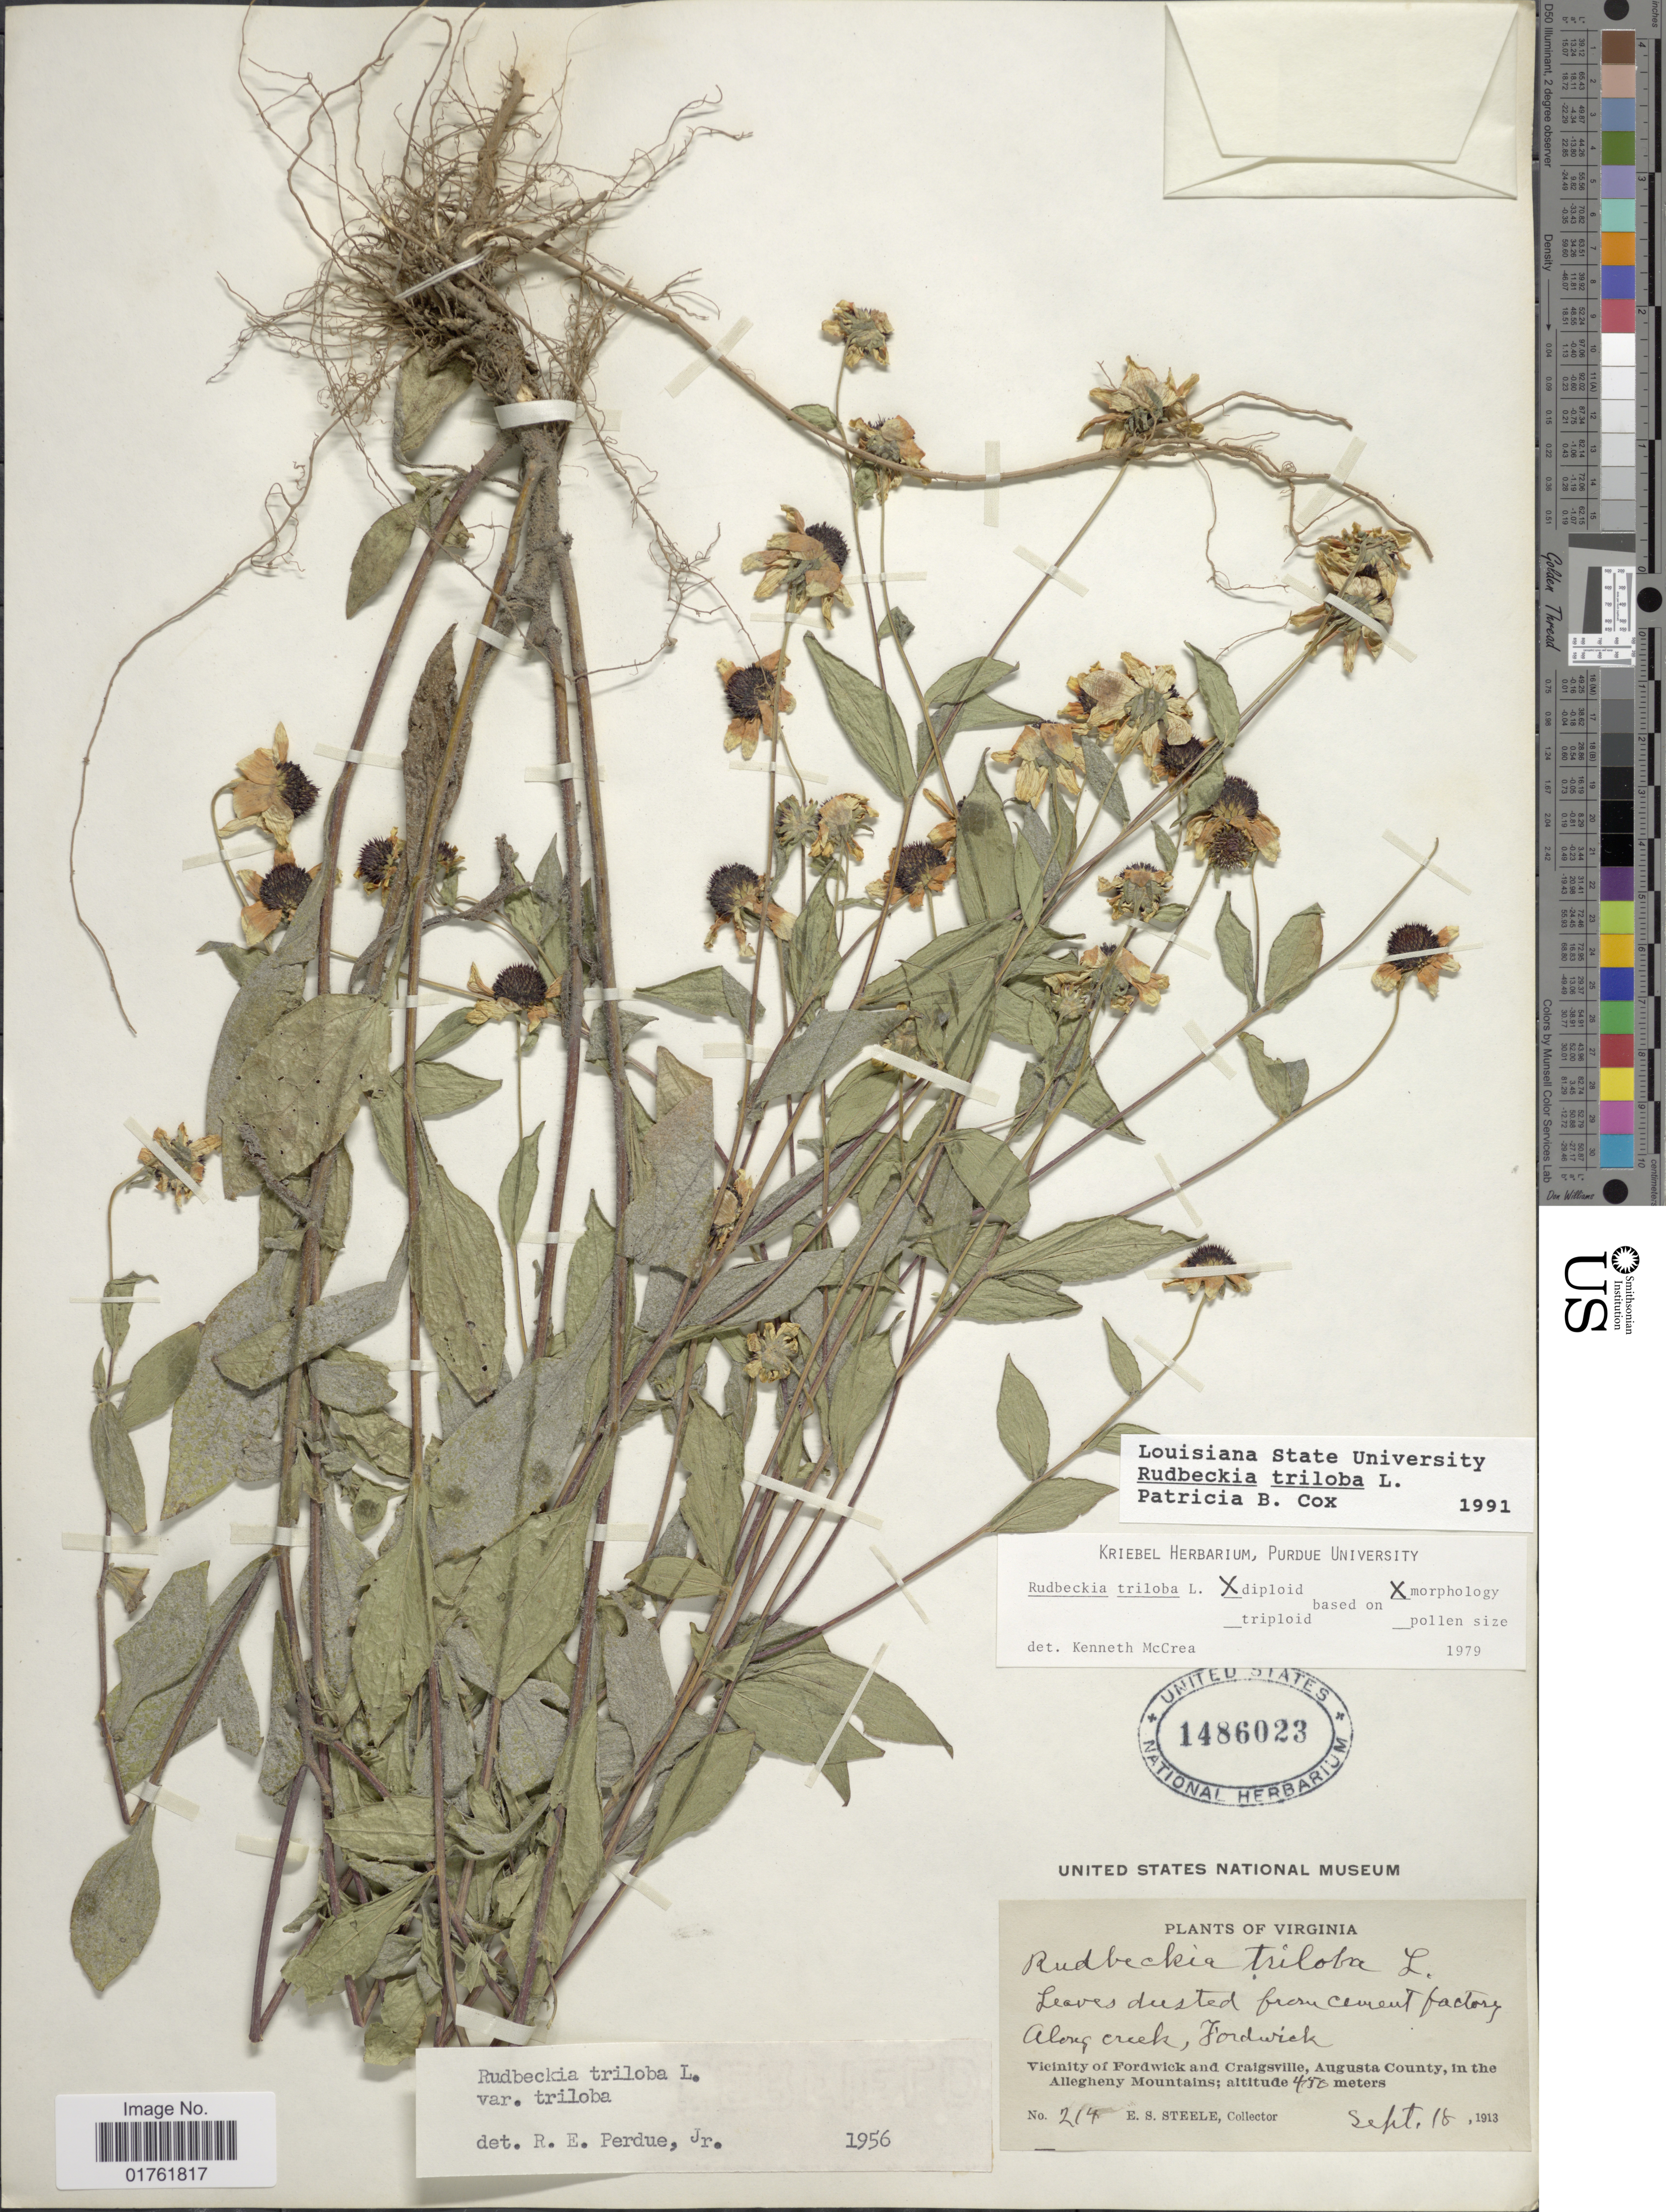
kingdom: Plantae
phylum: Tracheophyta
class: Magnoliopsida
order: Asterales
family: Asteraceae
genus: Rudbeckia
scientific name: Rudbeckia triloba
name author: L.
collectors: E. Steele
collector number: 214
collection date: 1913-09-18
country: United States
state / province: Virginia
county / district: Augusta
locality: Along creek, Fordwich, Vicinity of Fordwick Craigsville, Augusta County, in the Allegheny Mountains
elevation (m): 450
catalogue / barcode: US 1486023